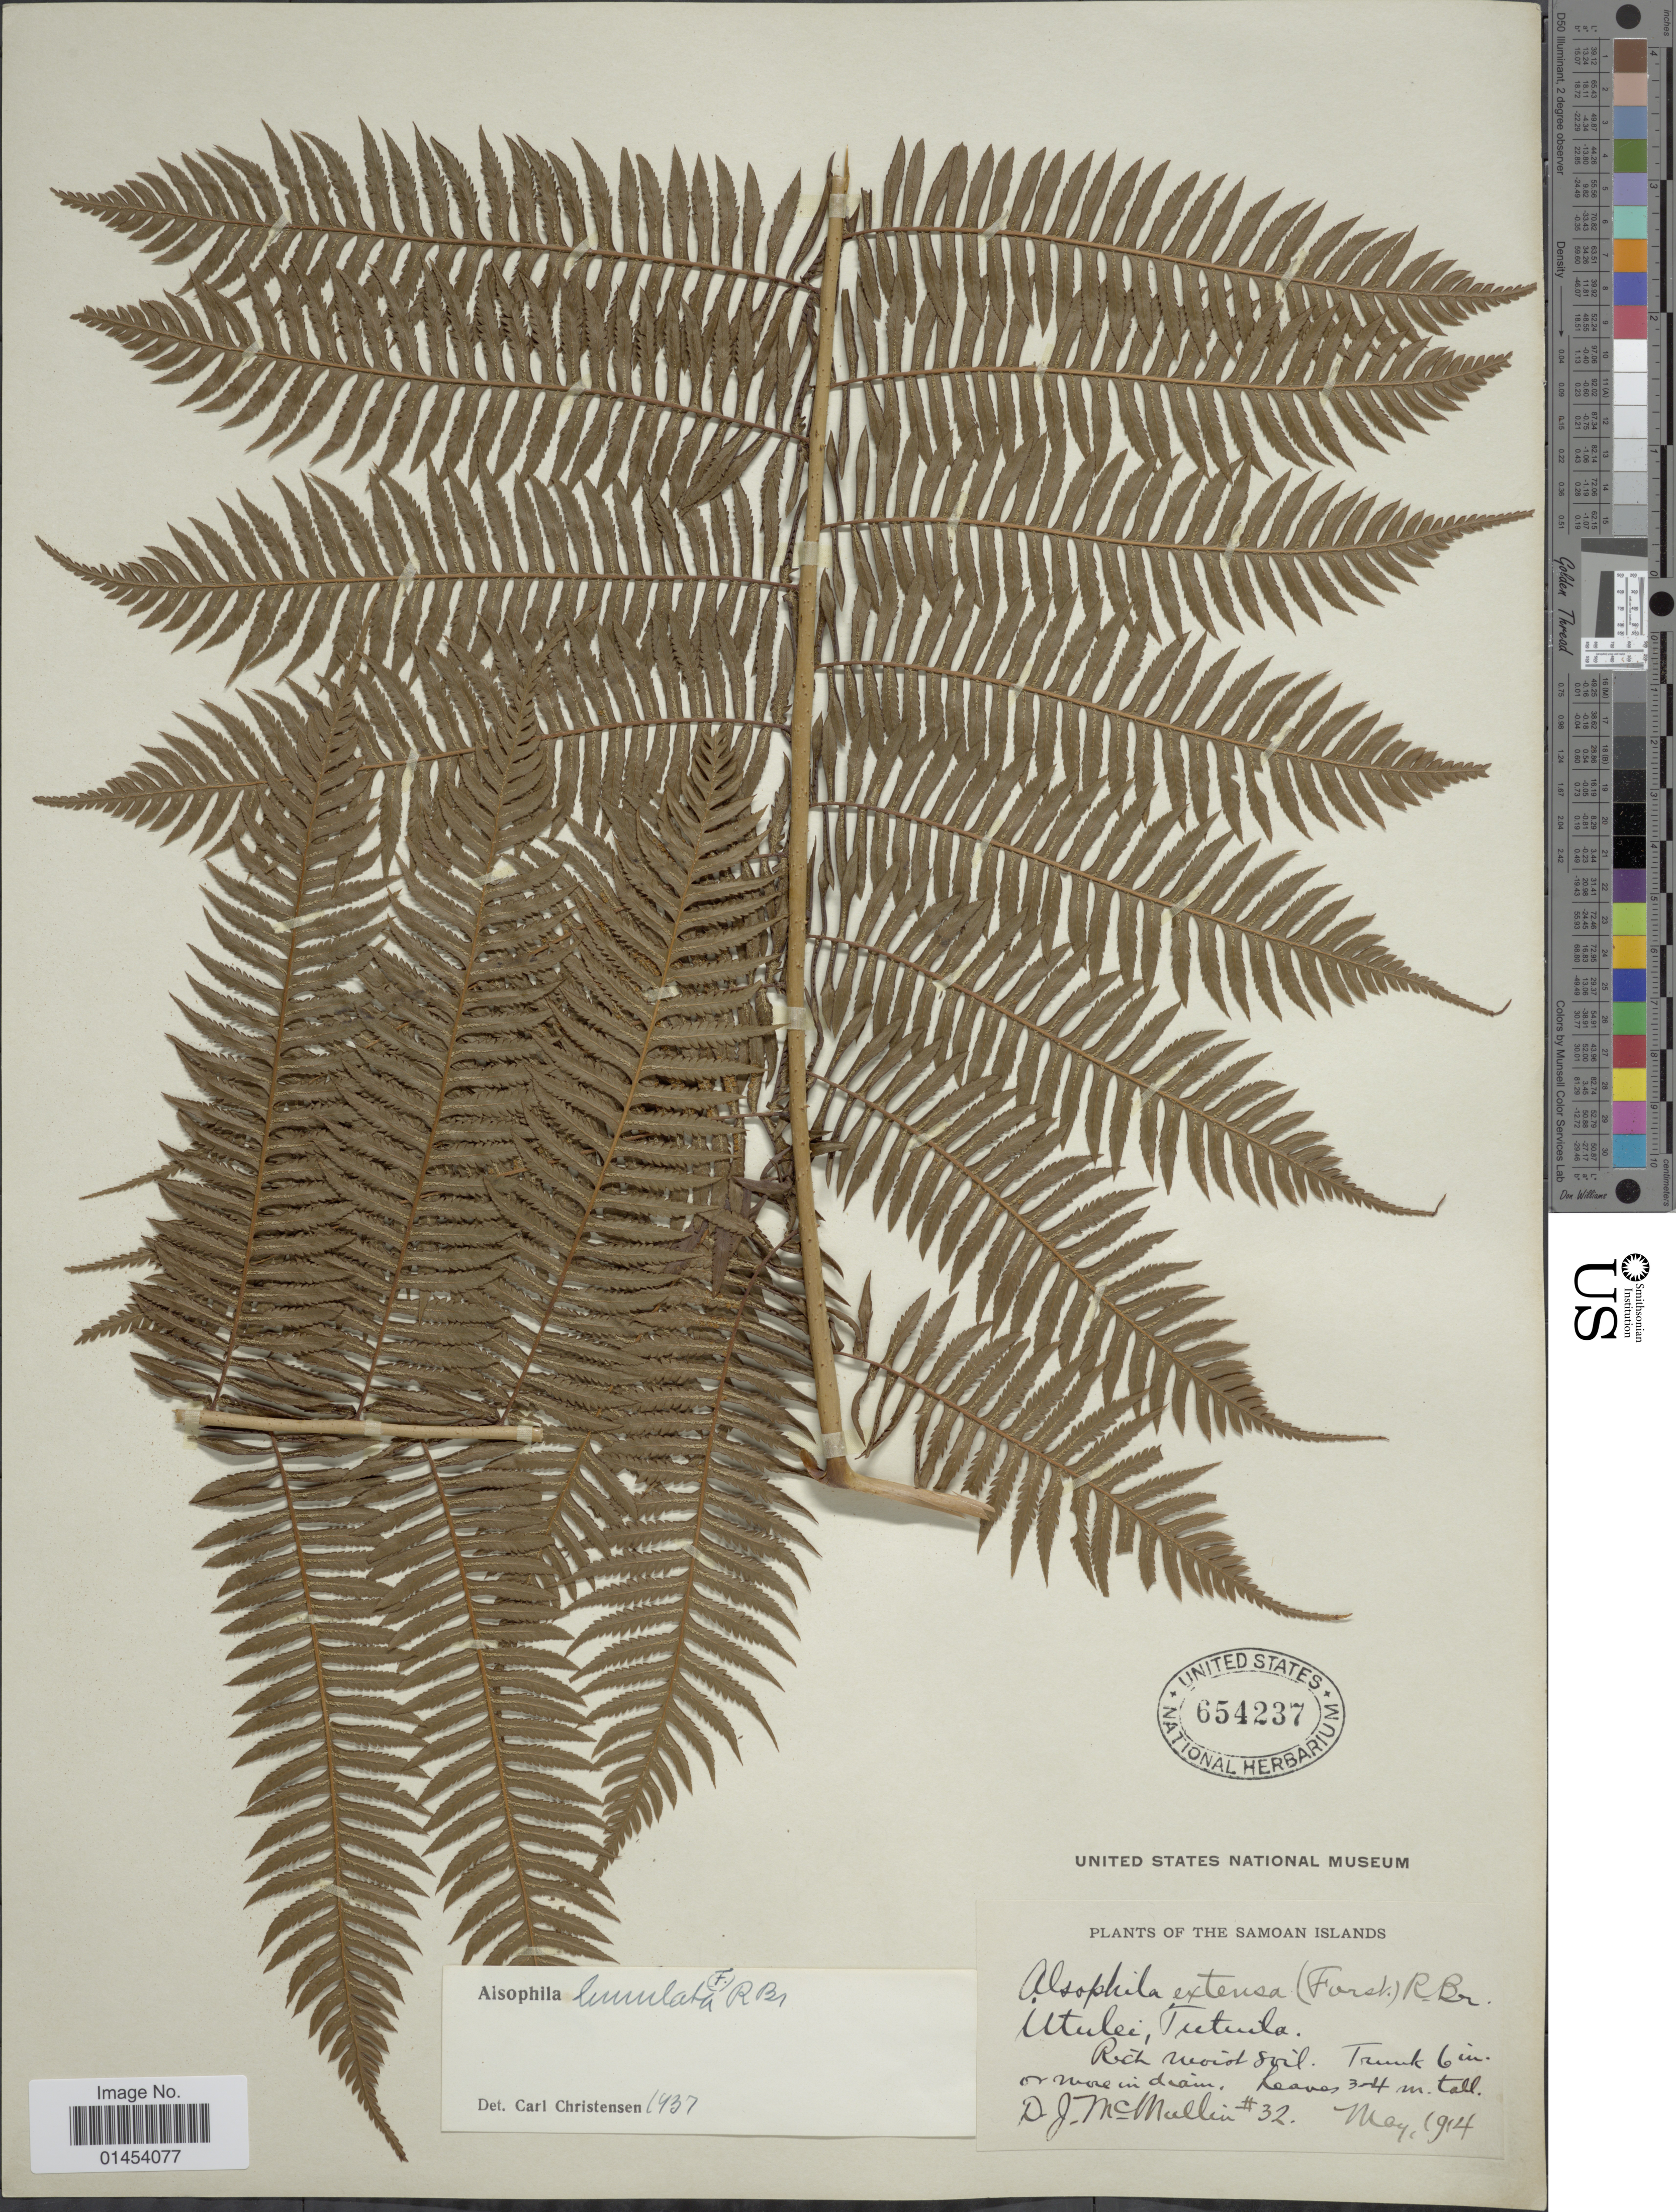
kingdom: Plantae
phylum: Tracheophyta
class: Polypodiopsida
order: Cyatheales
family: Cyatheaceae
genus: Cyathea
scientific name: Cyathea lunulata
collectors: D. McMullin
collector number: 32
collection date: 1914-05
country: American Samoa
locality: Samoan Islands. Utulei, Tutuila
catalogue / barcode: US 654237